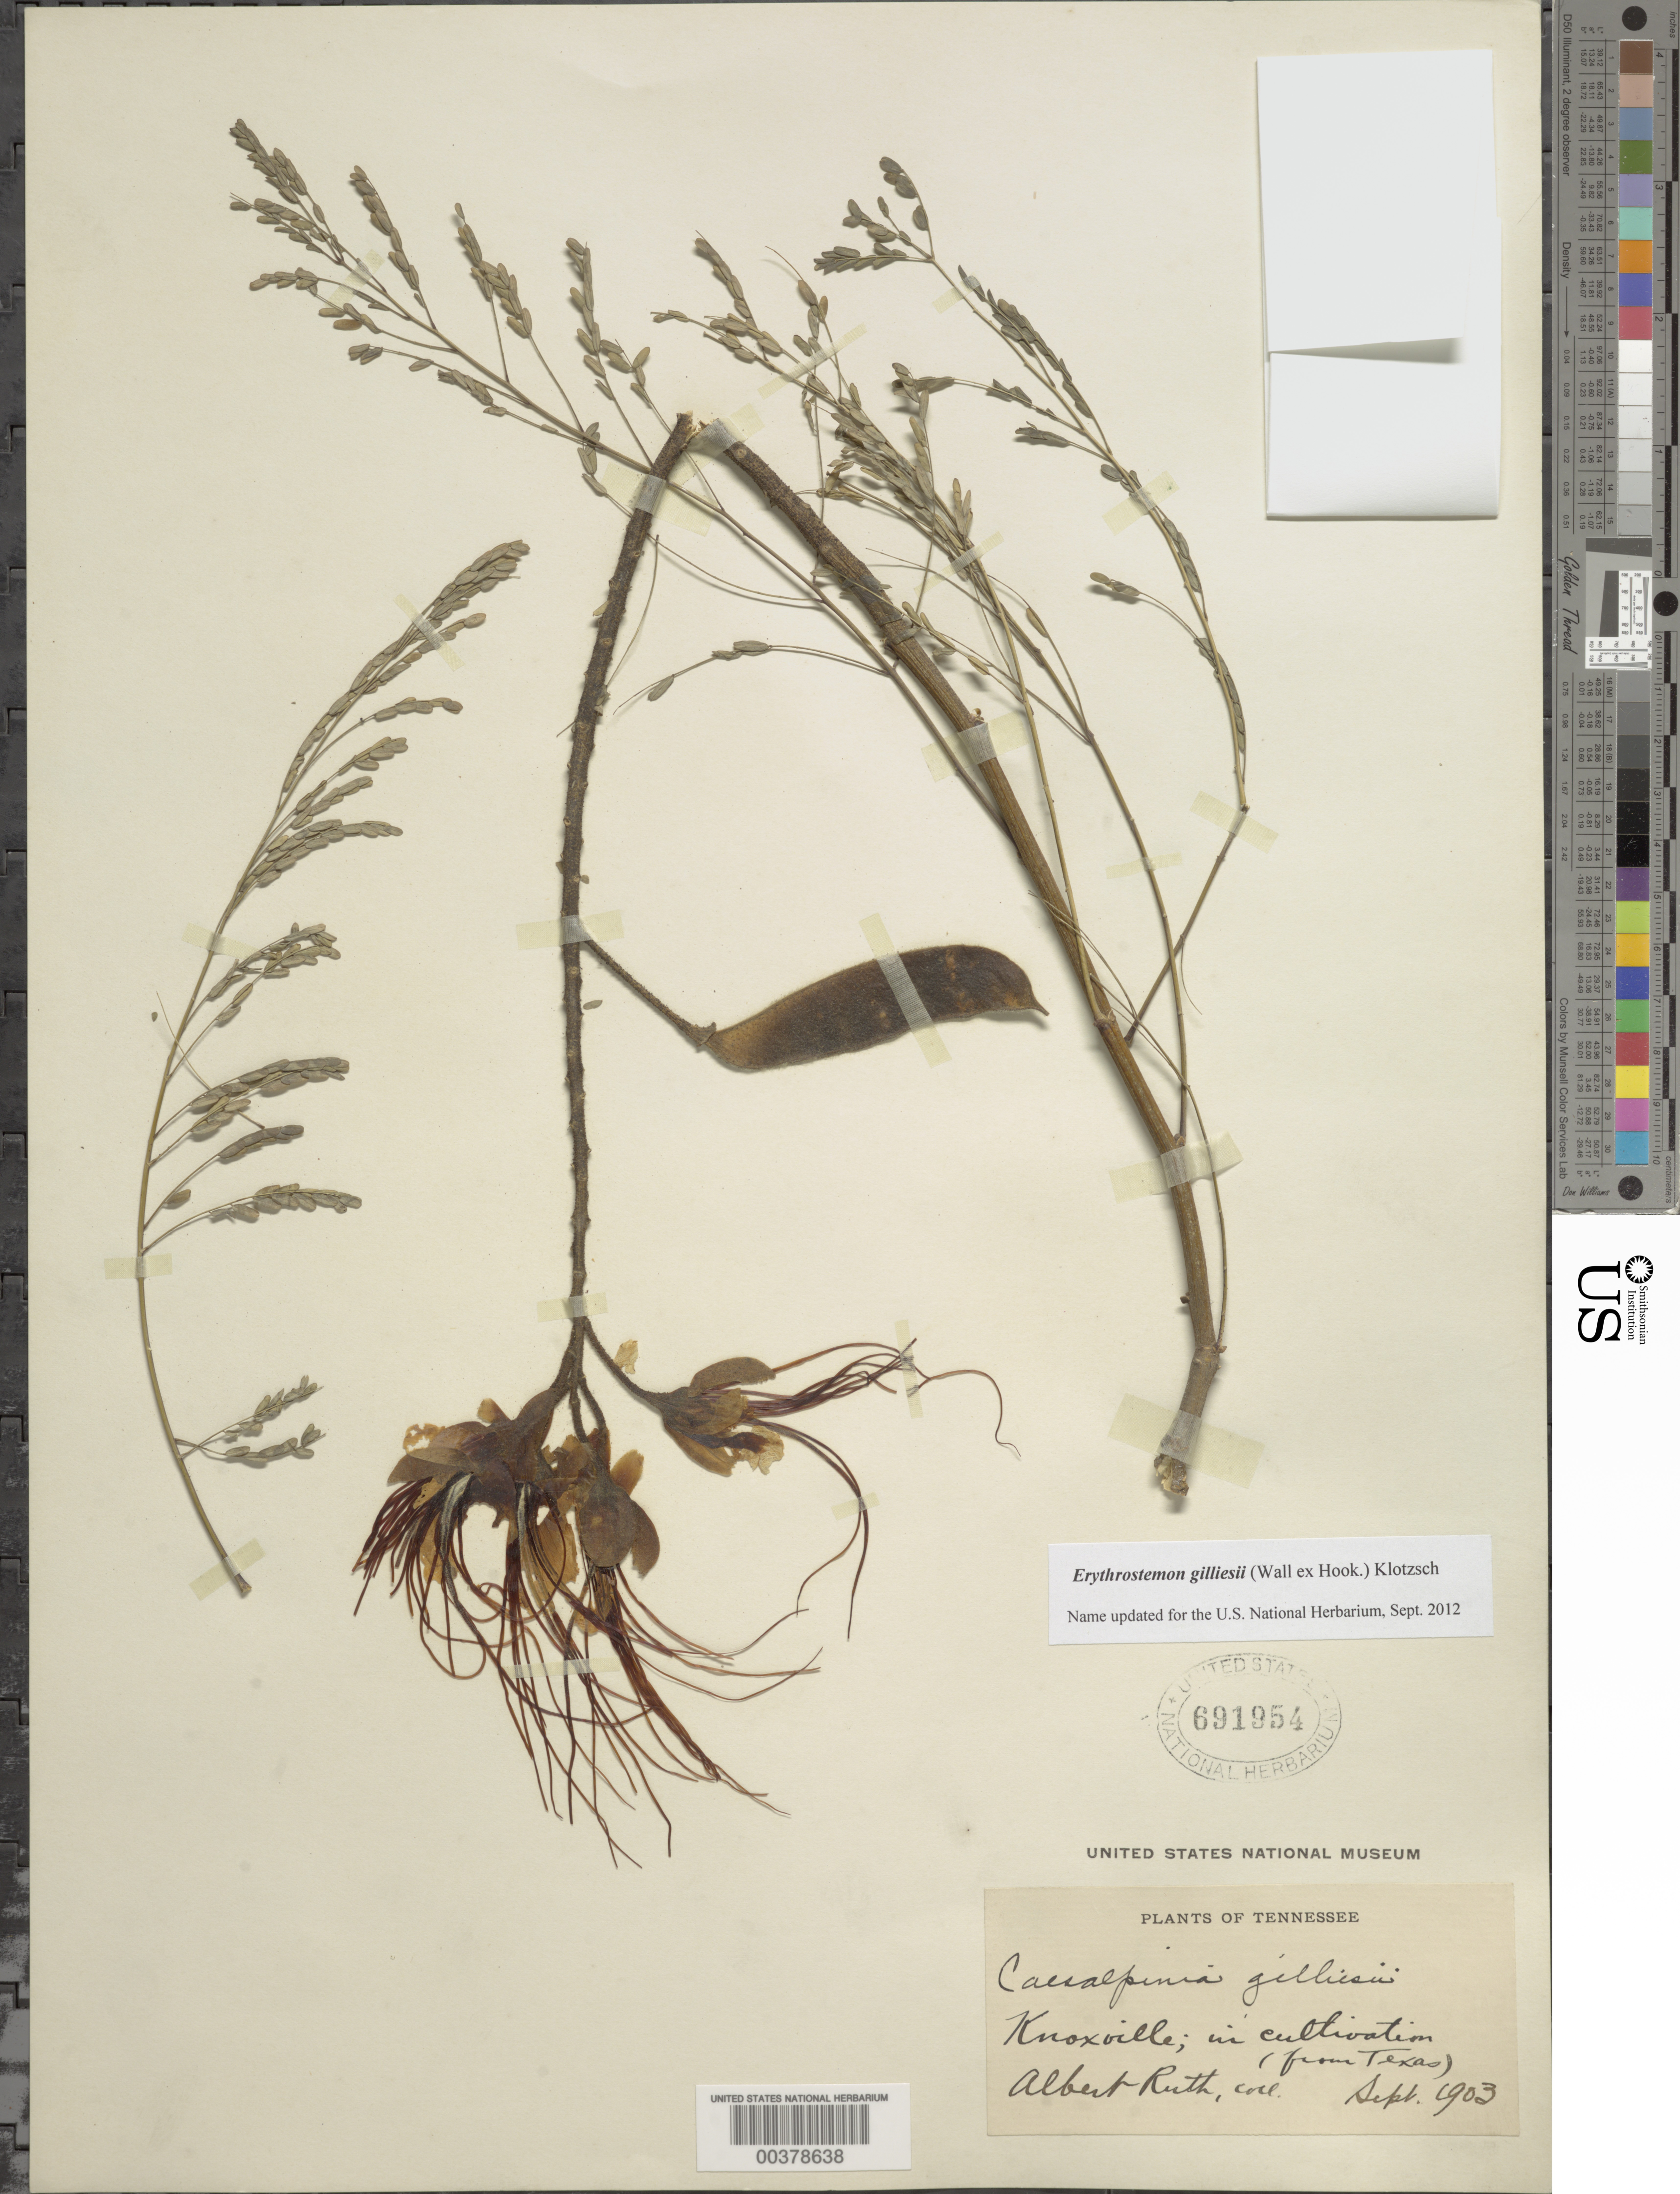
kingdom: Plantae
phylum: Tracheophyta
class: Magnoliopsida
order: Fabales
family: Fabaceae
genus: Erythrostemon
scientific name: Erythrostemon gilliesii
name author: (Hook.) Klotzsch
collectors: A. Ruth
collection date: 1903-09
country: United States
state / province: Texas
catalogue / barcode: US 691954